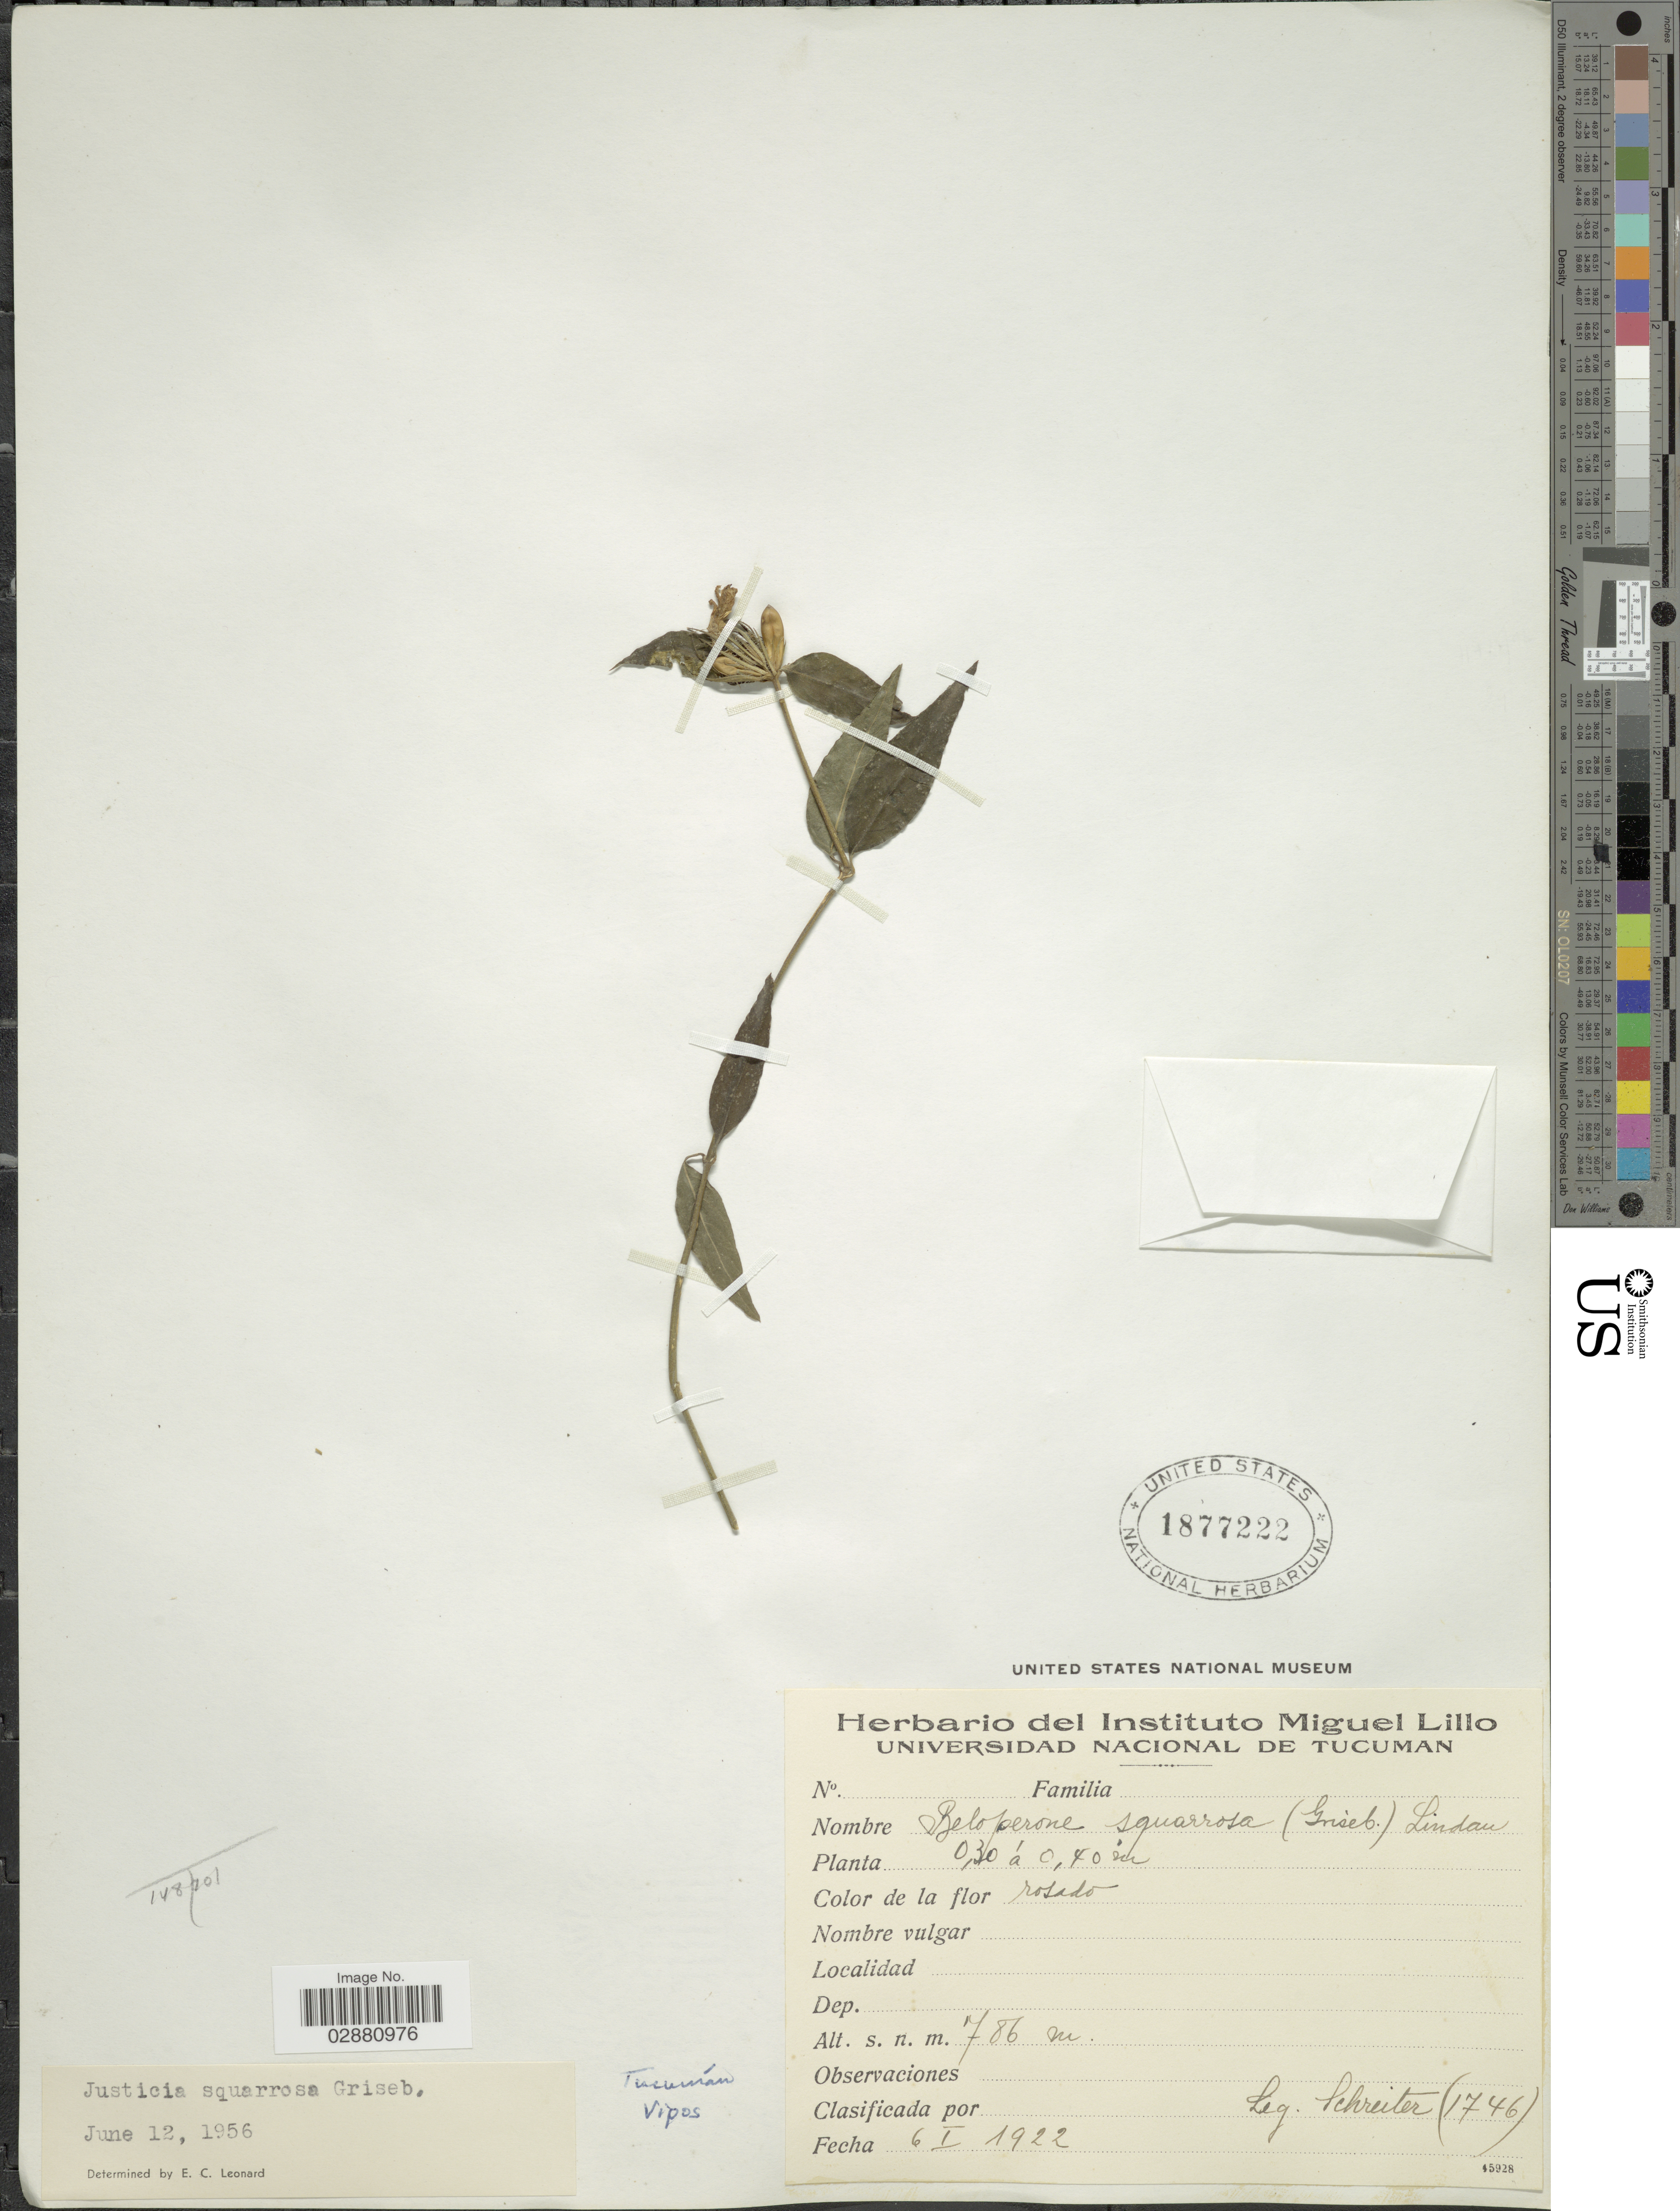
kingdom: Plantae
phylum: Tracheophyta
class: Magnoliopsida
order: Lamiales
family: Acanthaceae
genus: Justicia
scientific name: Justicia squarrosa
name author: Griseb.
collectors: -. Schreiter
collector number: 1746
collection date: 1922-01-06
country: Argentina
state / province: Tucuman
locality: Tucumán, Vipos.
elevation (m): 786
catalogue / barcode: US 1877222